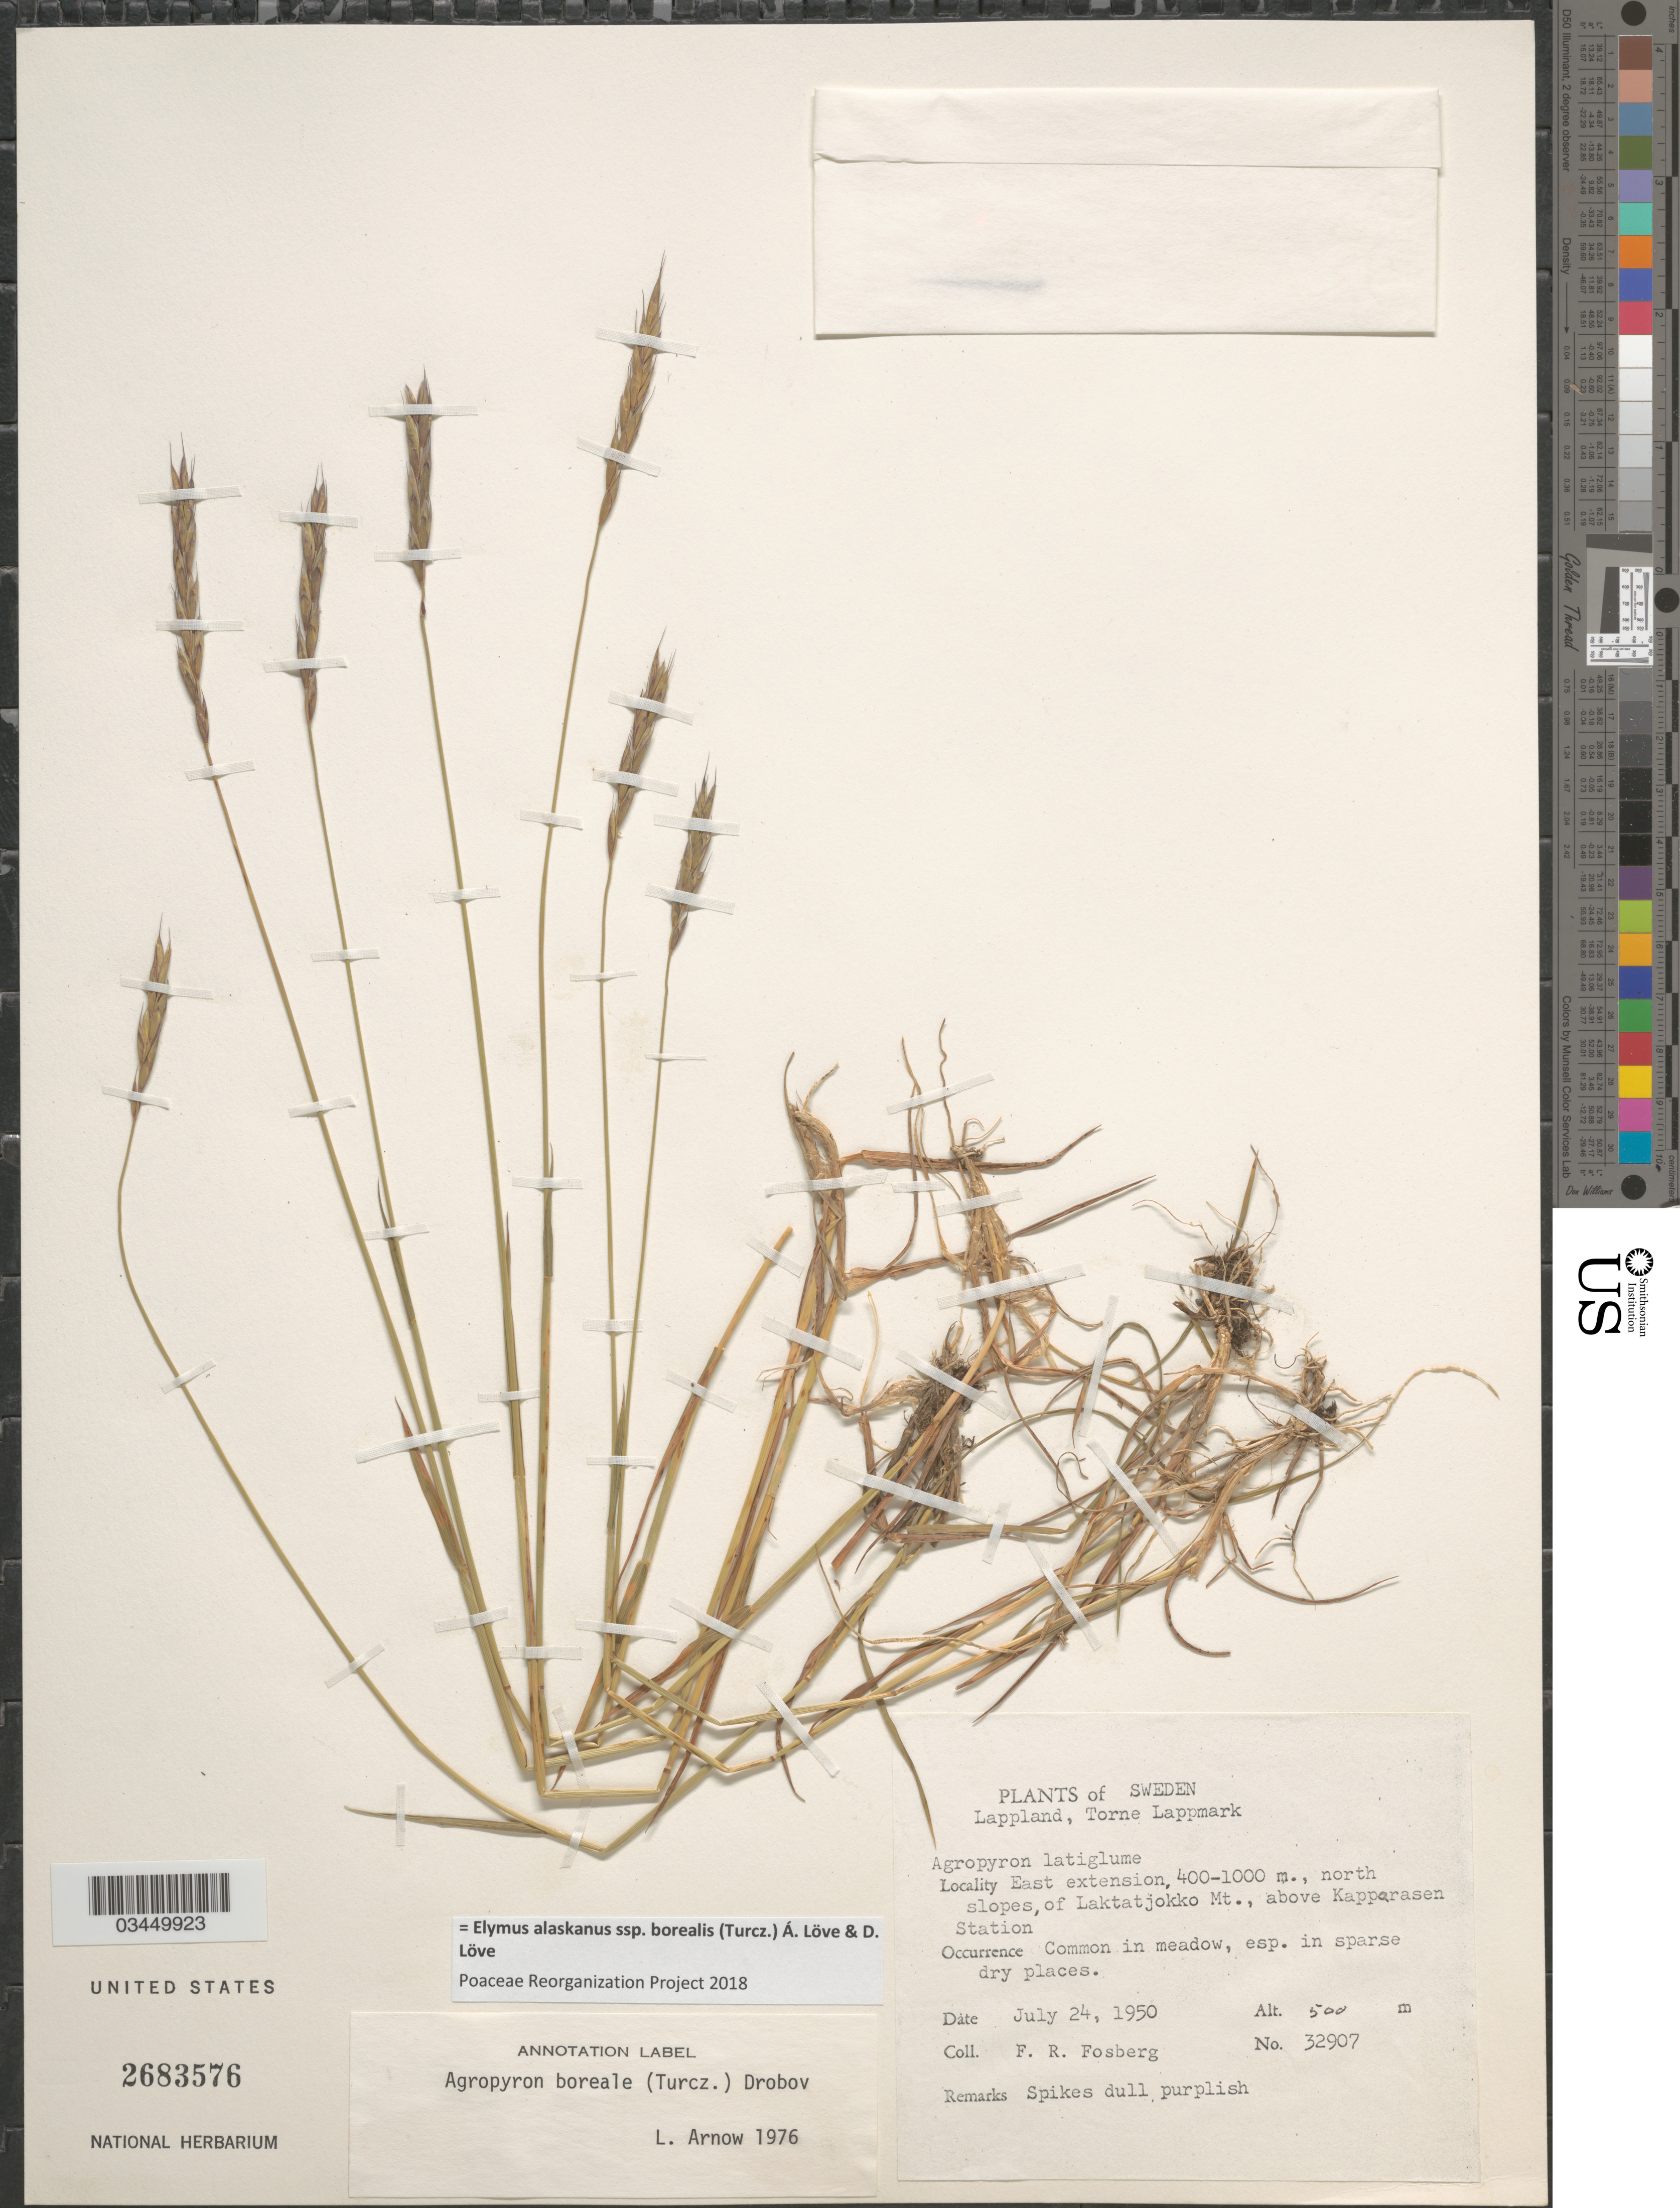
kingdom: Plantae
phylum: Tracheophyta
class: Liliopsida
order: Poales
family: Poaceae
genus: Elymus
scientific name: Elymus alaskanus subsp. borealis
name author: (Turcz.) Á. Löve & D. Löve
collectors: F. R. Fosberg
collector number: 32907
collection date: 1950-07-24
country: Sweden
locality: Lappland, Torne Lappmark. East extension, 400-1000 m., north slopes, of Laktatjokko Mt., above Kapperasen Station.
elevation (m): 500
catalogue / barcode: US 2683576